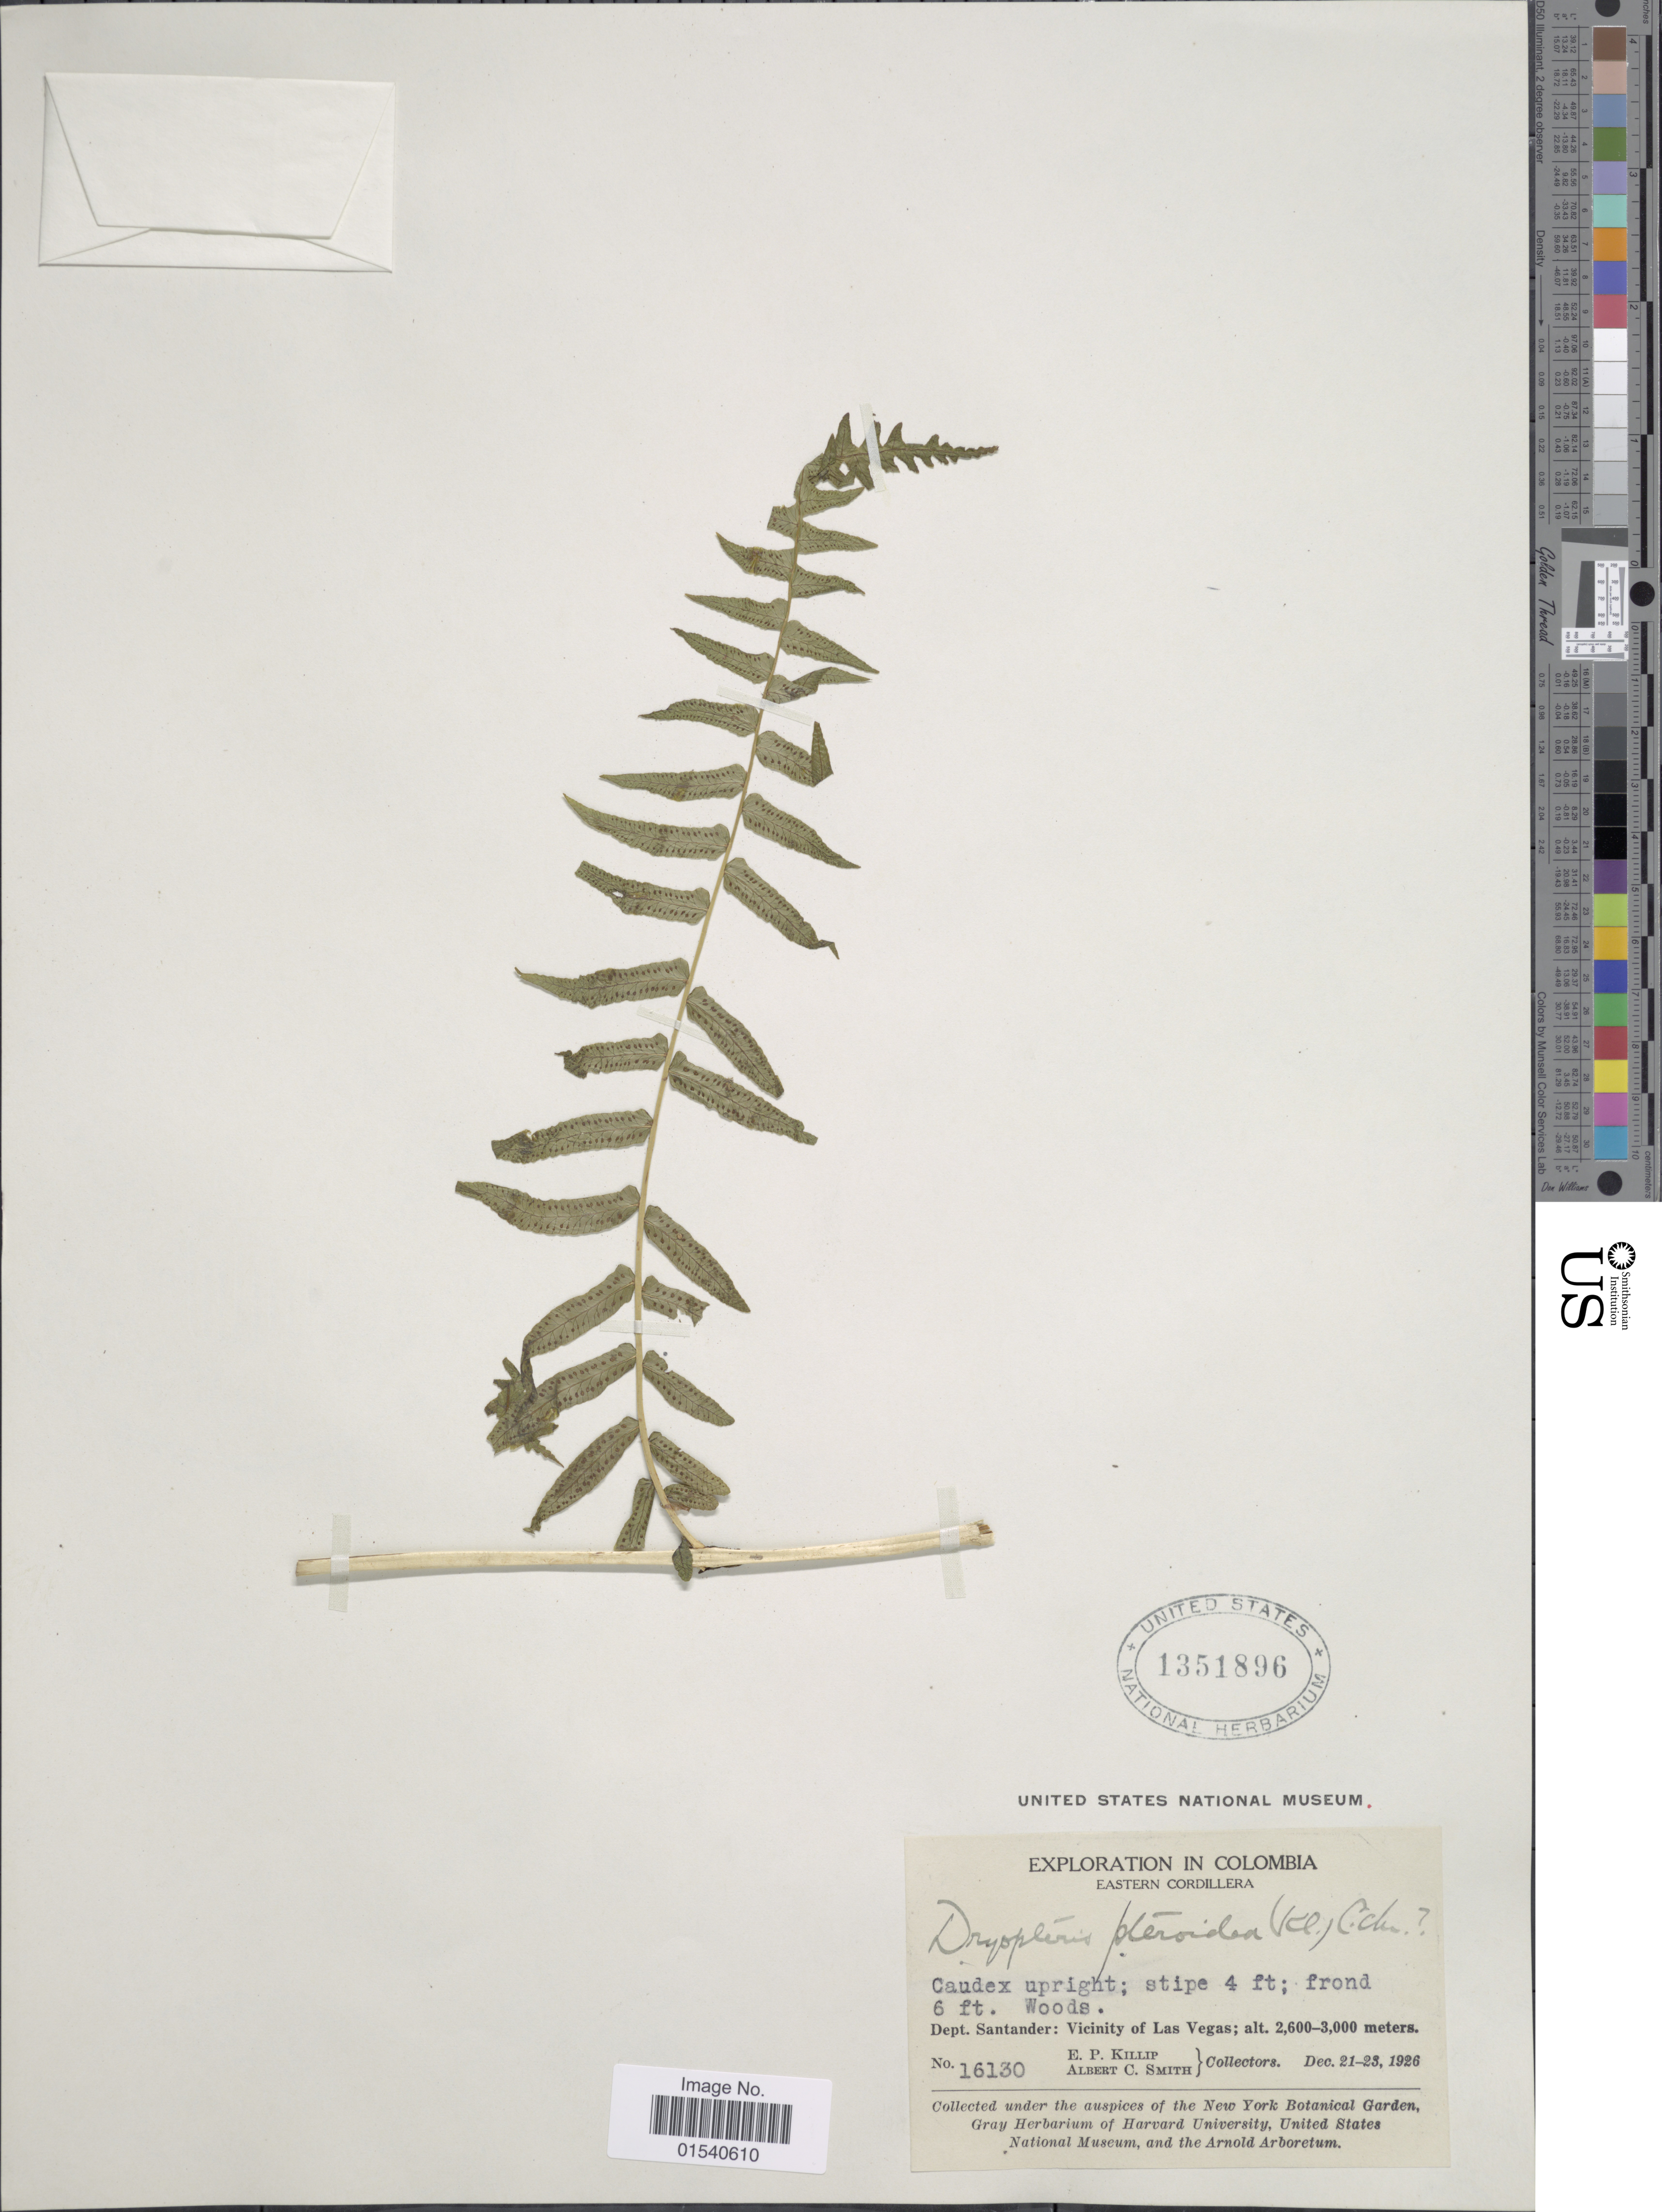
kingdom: Plantae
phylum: Tracheophyta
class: Polypodiopsida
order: Polypodiales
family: Thelypteridaceae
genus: Amauropelta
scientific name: Amauropelta pteroidea (Klotzsch) comb. nov., ined 2015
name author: (Klotzsch)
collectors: E. P. Killip & A. C. Smith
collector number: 16130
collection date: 1926-12-21/1926-12-23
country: Colombia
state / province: Santander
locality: Eastern Cordillera, Dept Sanatander: Vicinity of Las Vegas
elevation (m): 2600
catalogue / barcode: US 1351896